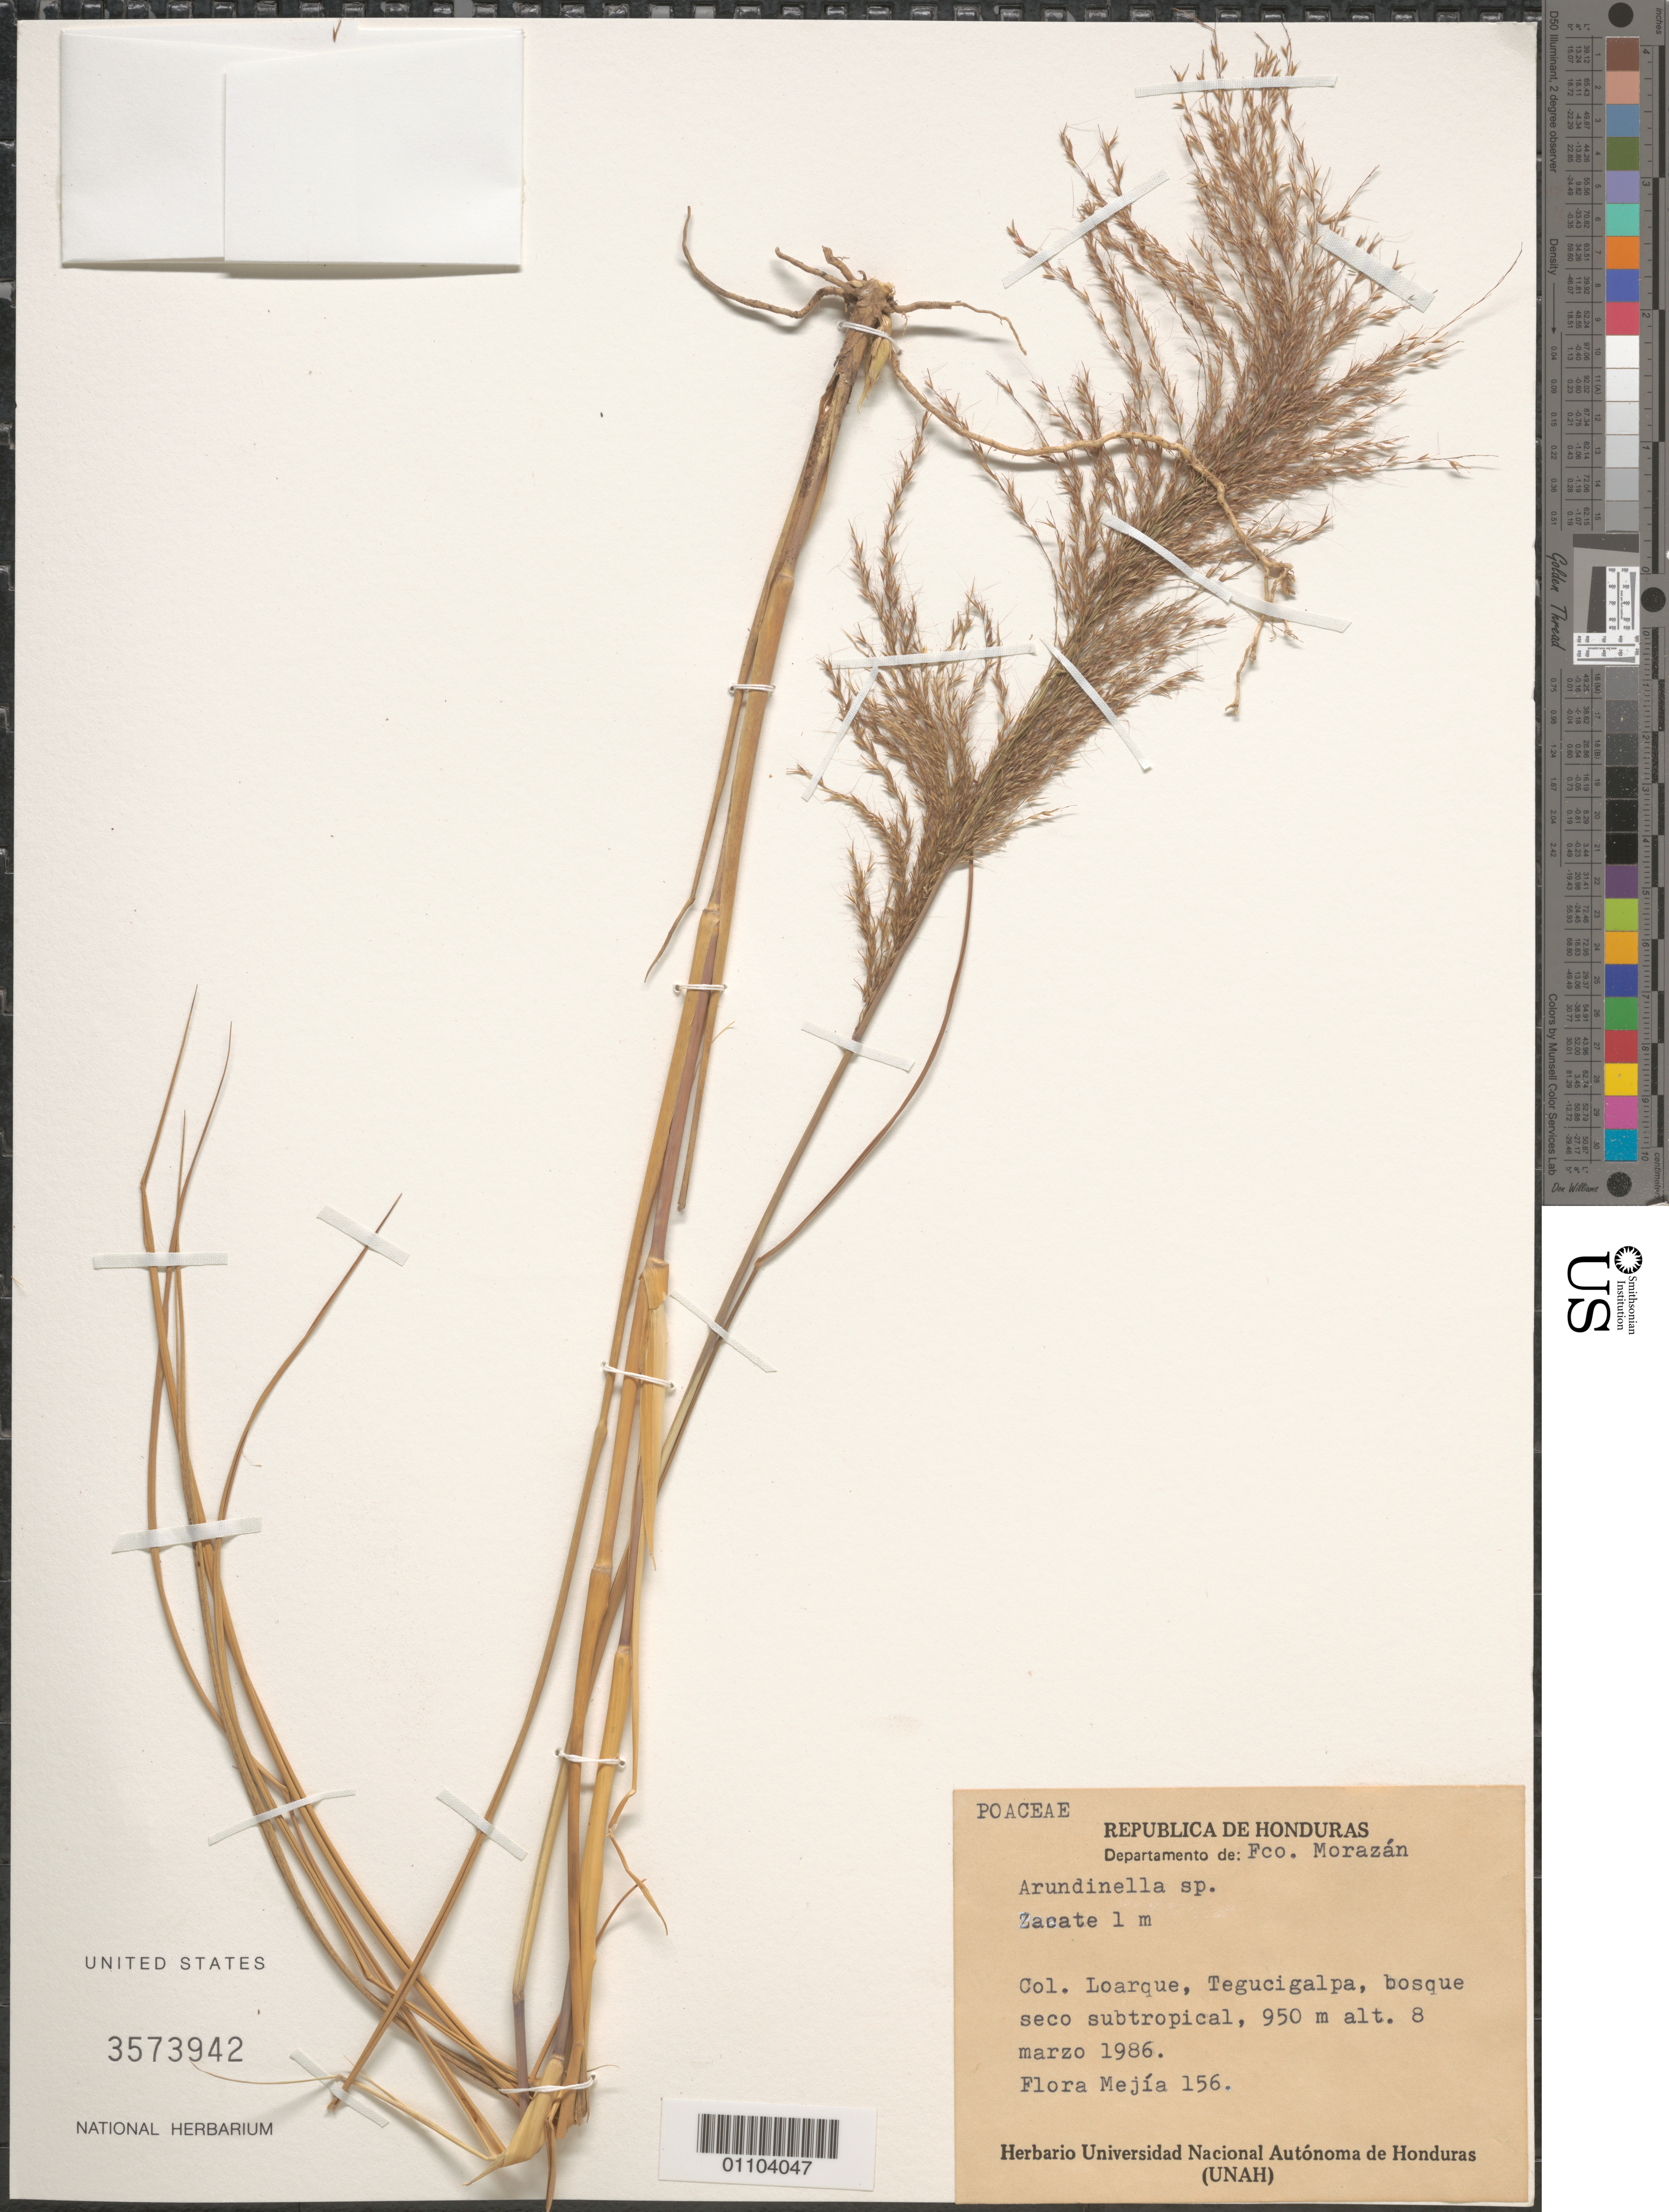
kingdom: Plantae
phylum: Tracheophyta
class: Liliopsida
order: Poales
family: Poaceae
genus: Arundinella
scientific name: Arundinella sp.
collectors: F. Mejia C.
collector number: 156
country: Honduras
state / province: Fco. Morazán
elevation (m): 950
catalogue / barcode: US 3573942